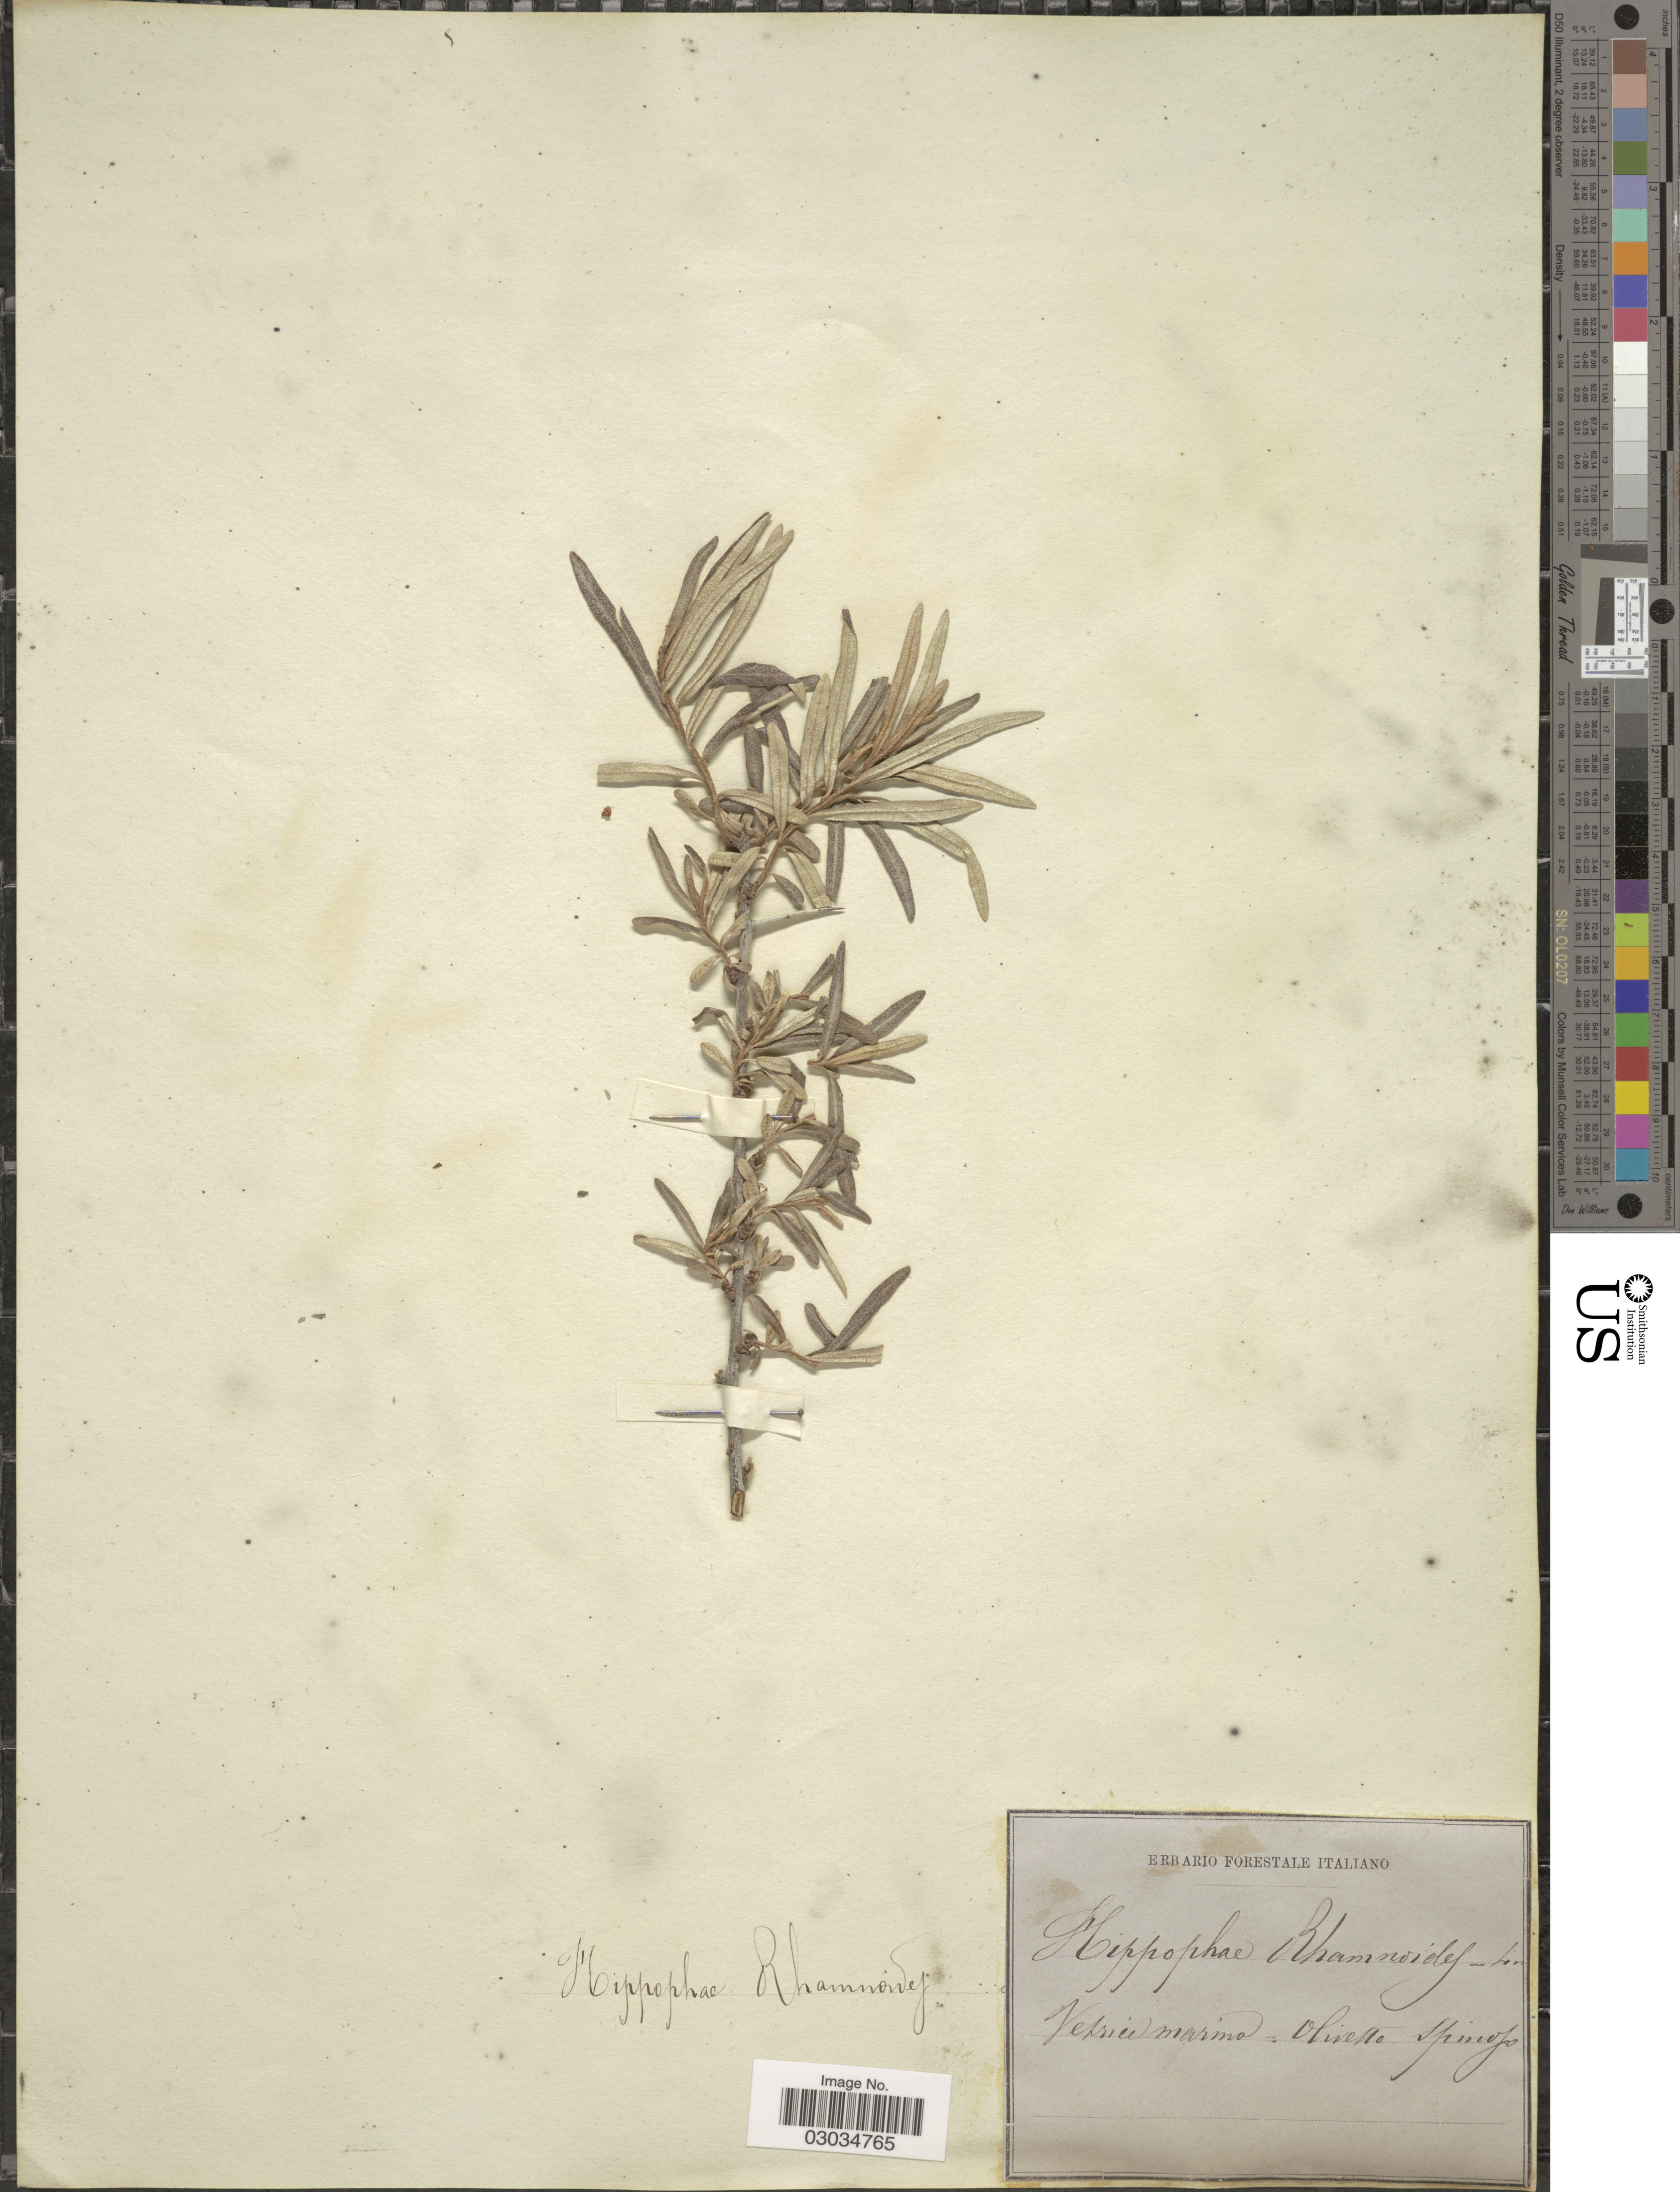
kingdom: Plantae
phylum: Tracheophyta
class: Magnoliopsida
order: Rosales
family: Elaeagnaceae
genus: Hippophae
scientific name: Hippophae rhamnoides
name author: L.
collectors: Ex herb. Forestale Italiano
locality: Vehriee [interpreted] marimo = Olivetto [interpreted] spimofo [interpreted].